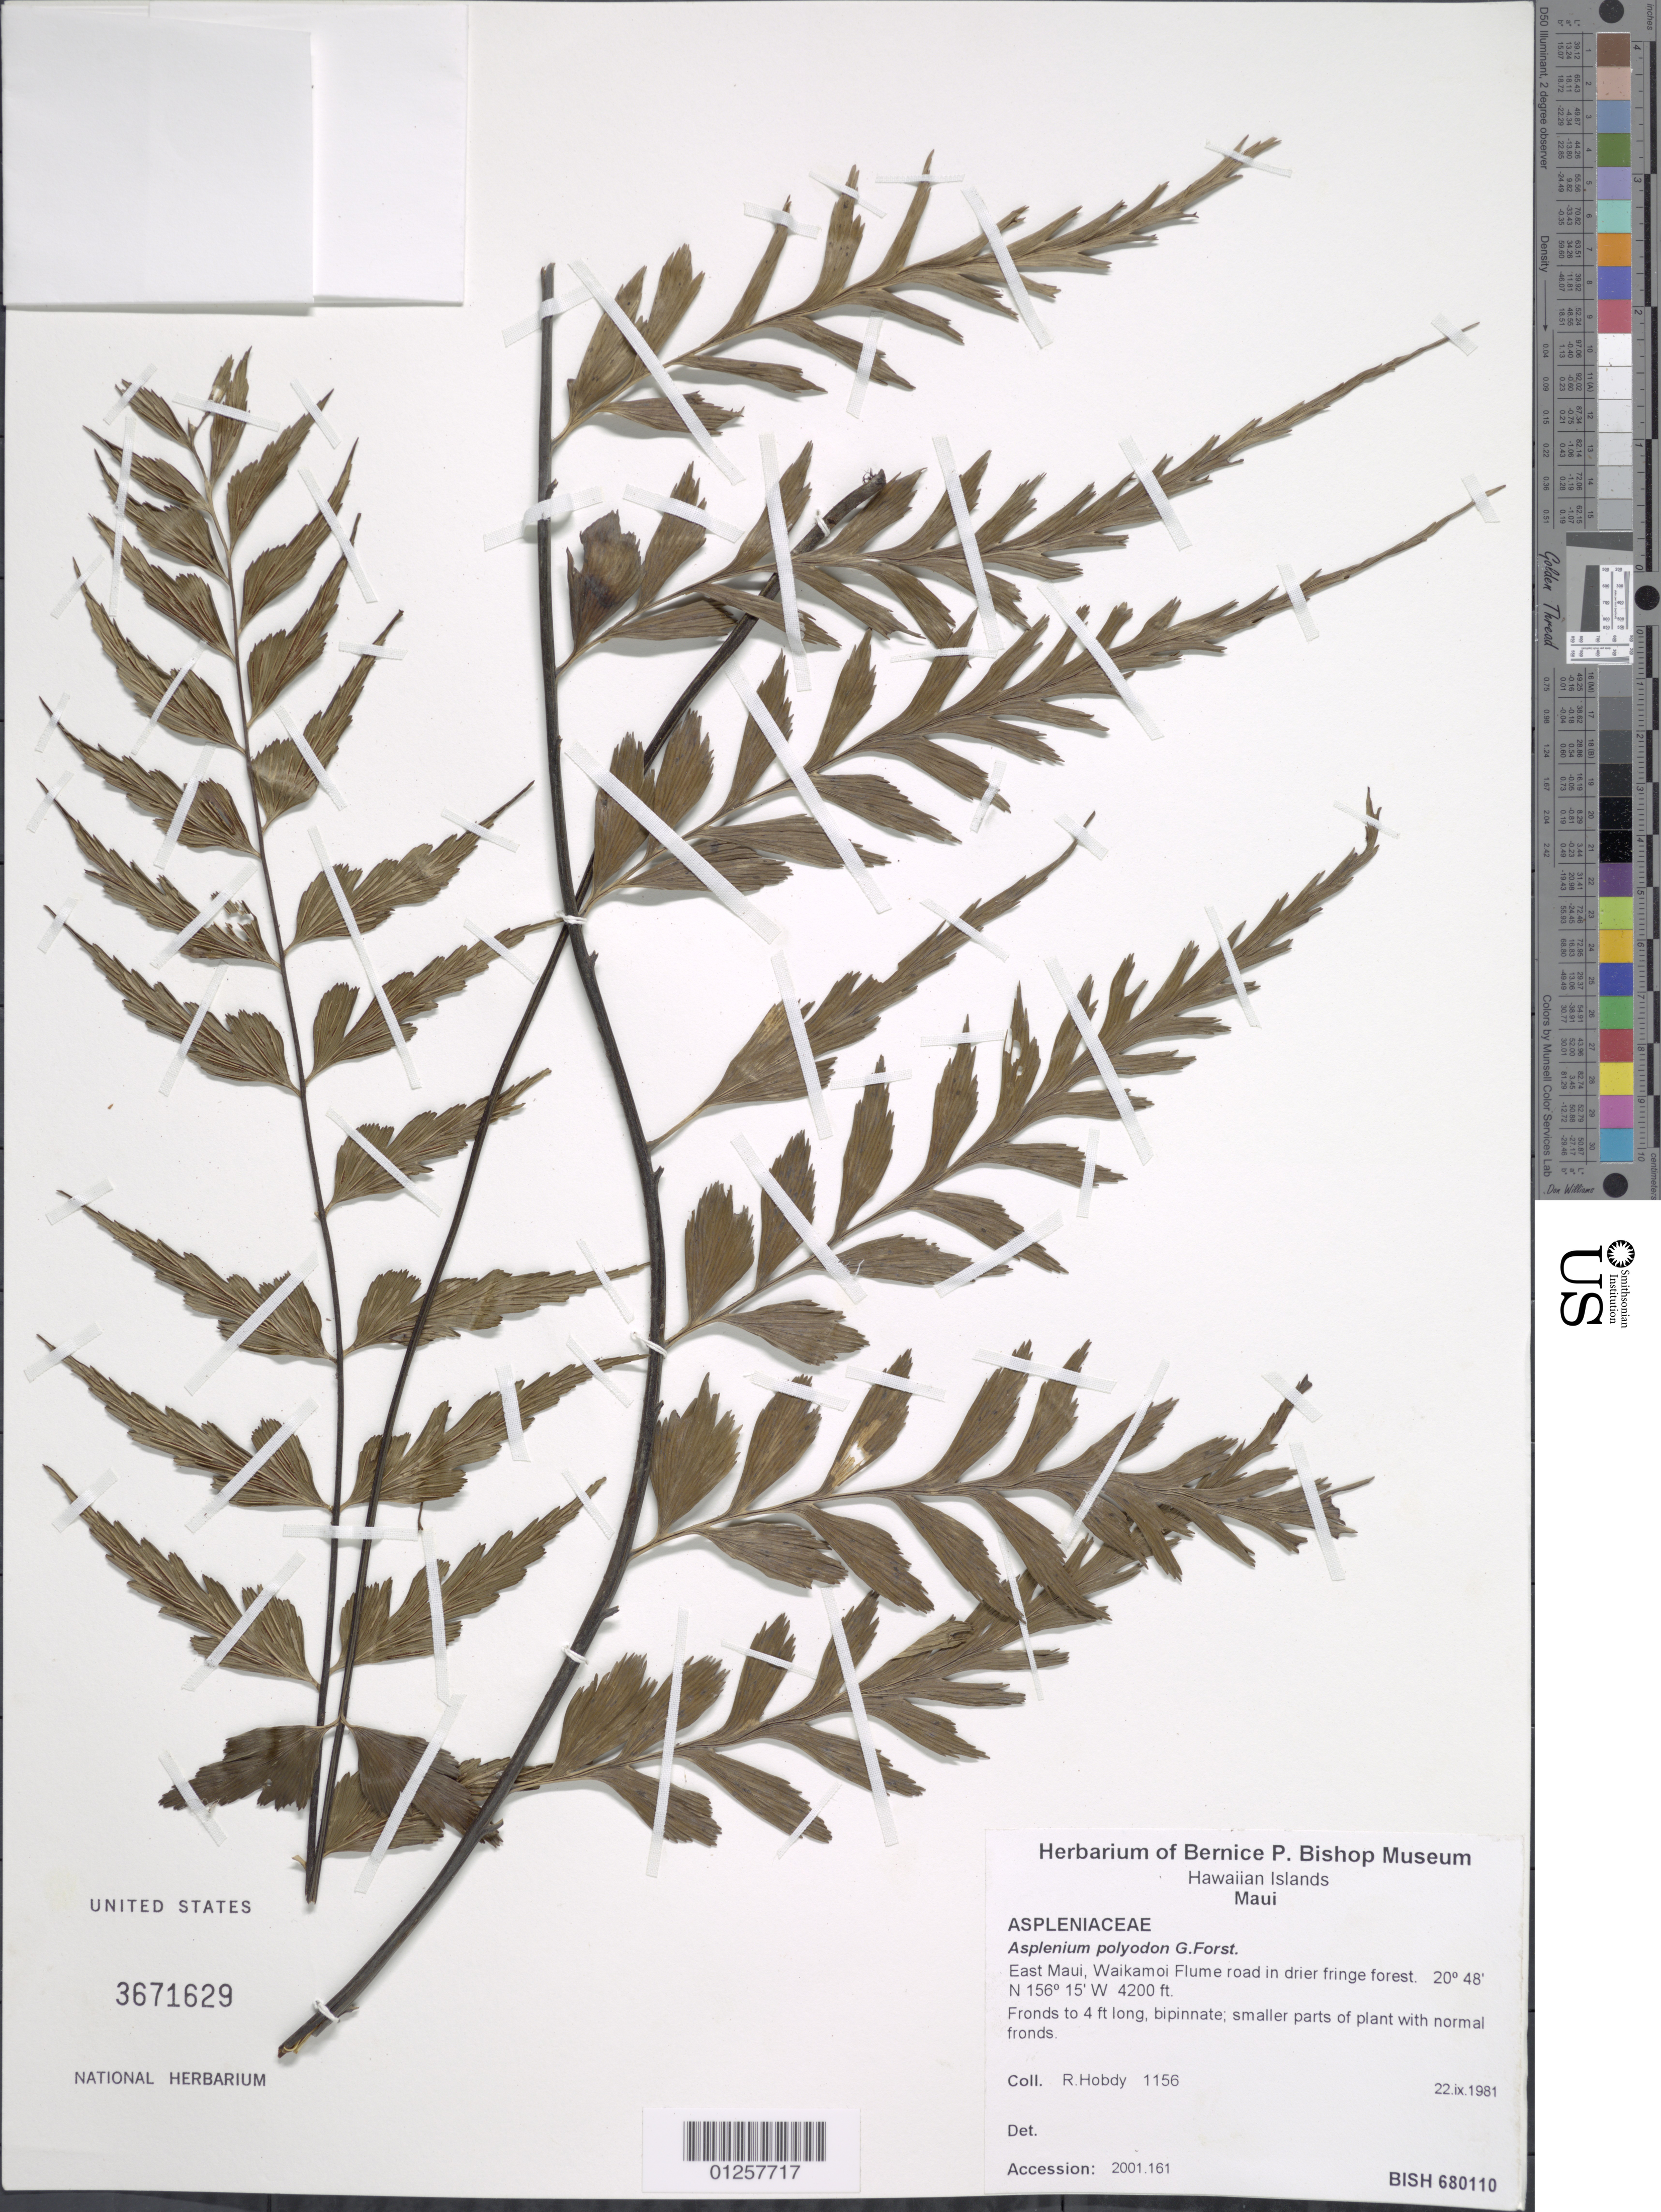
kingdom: Plantae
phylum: Tracheophyta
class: Polypodiopsida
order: Polypodiales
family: Aspleniaceae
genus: Asplenium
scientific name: Asplenium polyodon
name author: G. Forst.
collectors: R. Hobdy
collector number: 1156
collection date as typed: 22.ix.1981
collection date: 1981-09-22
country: United States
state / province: Hawaii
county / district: Maui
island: Maui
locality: East Maui, Waikamoi Flume road in drier fringe forest.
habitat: In drier fringe forest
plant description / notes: Accession: 2005.161.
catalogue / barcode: US 3671629